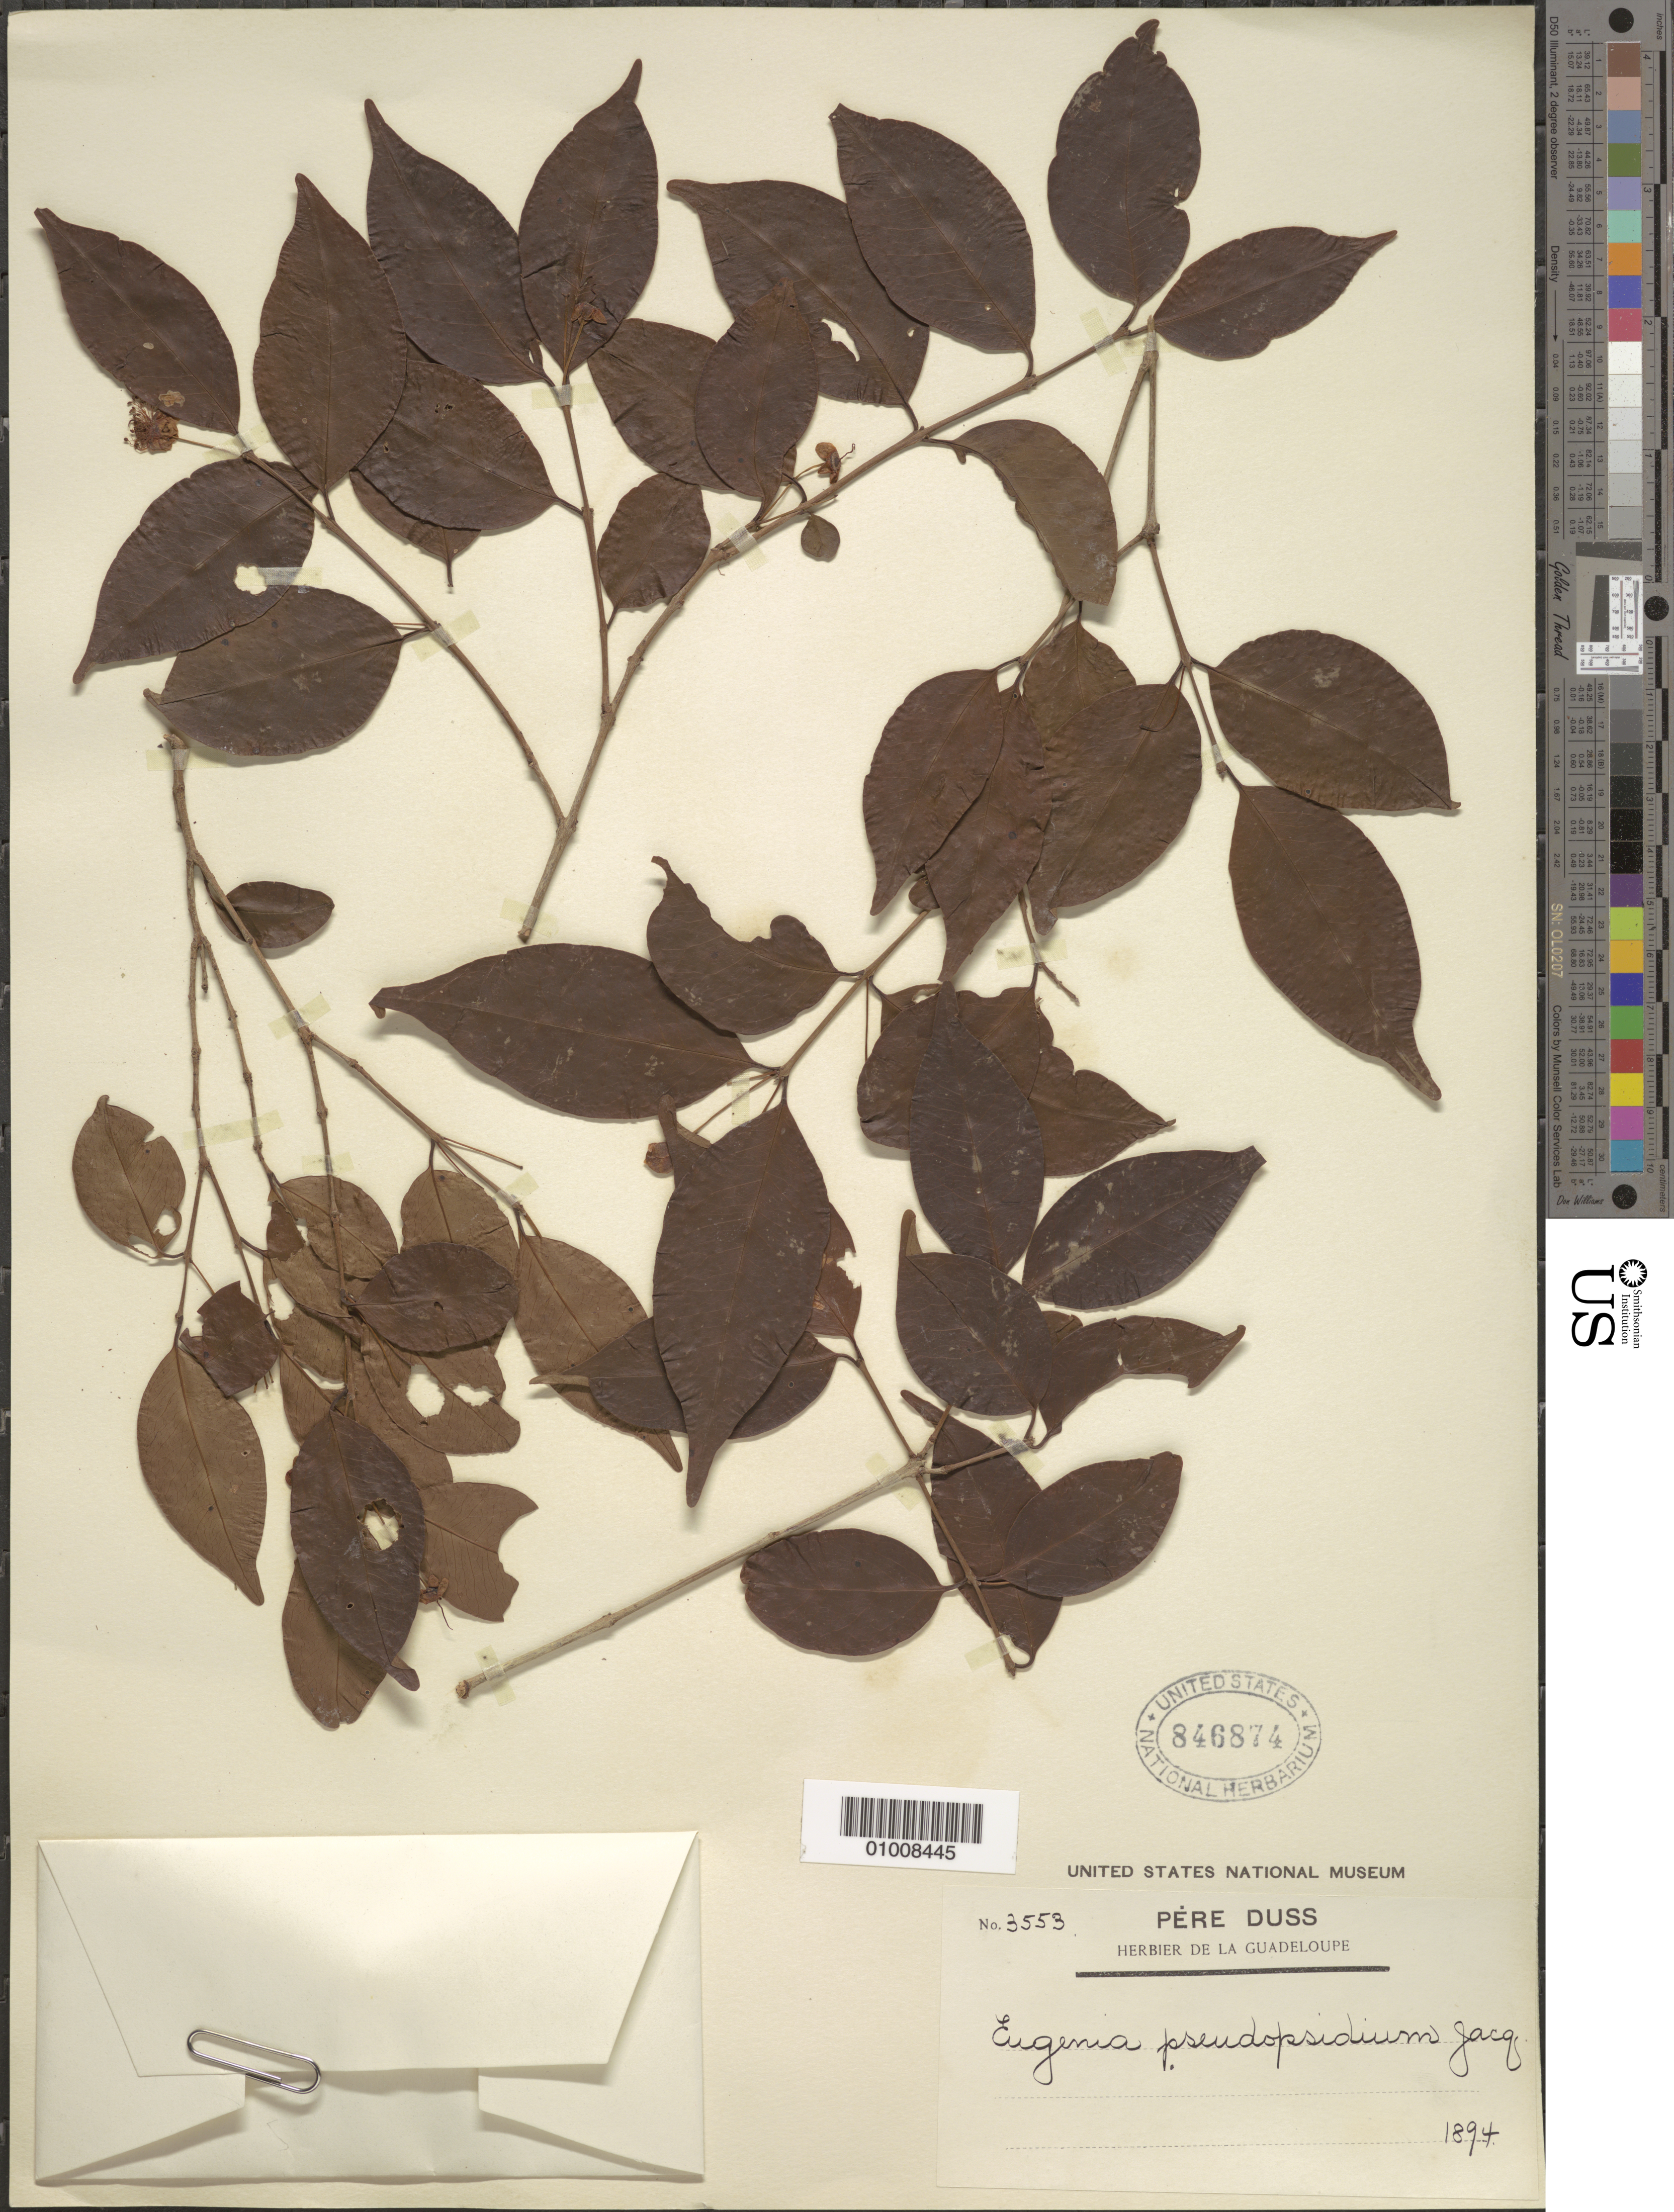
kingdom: Plantae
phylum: Tracheophyta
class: Magnoliopsida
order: Myrtales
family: Myrtaceae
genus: Eugenia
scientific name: Eugenia pseudopsidium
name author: Jacq.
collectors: Père Duss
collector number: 3553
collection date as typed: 1894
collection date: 1894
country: Guadeloupe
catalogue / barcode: US 846874